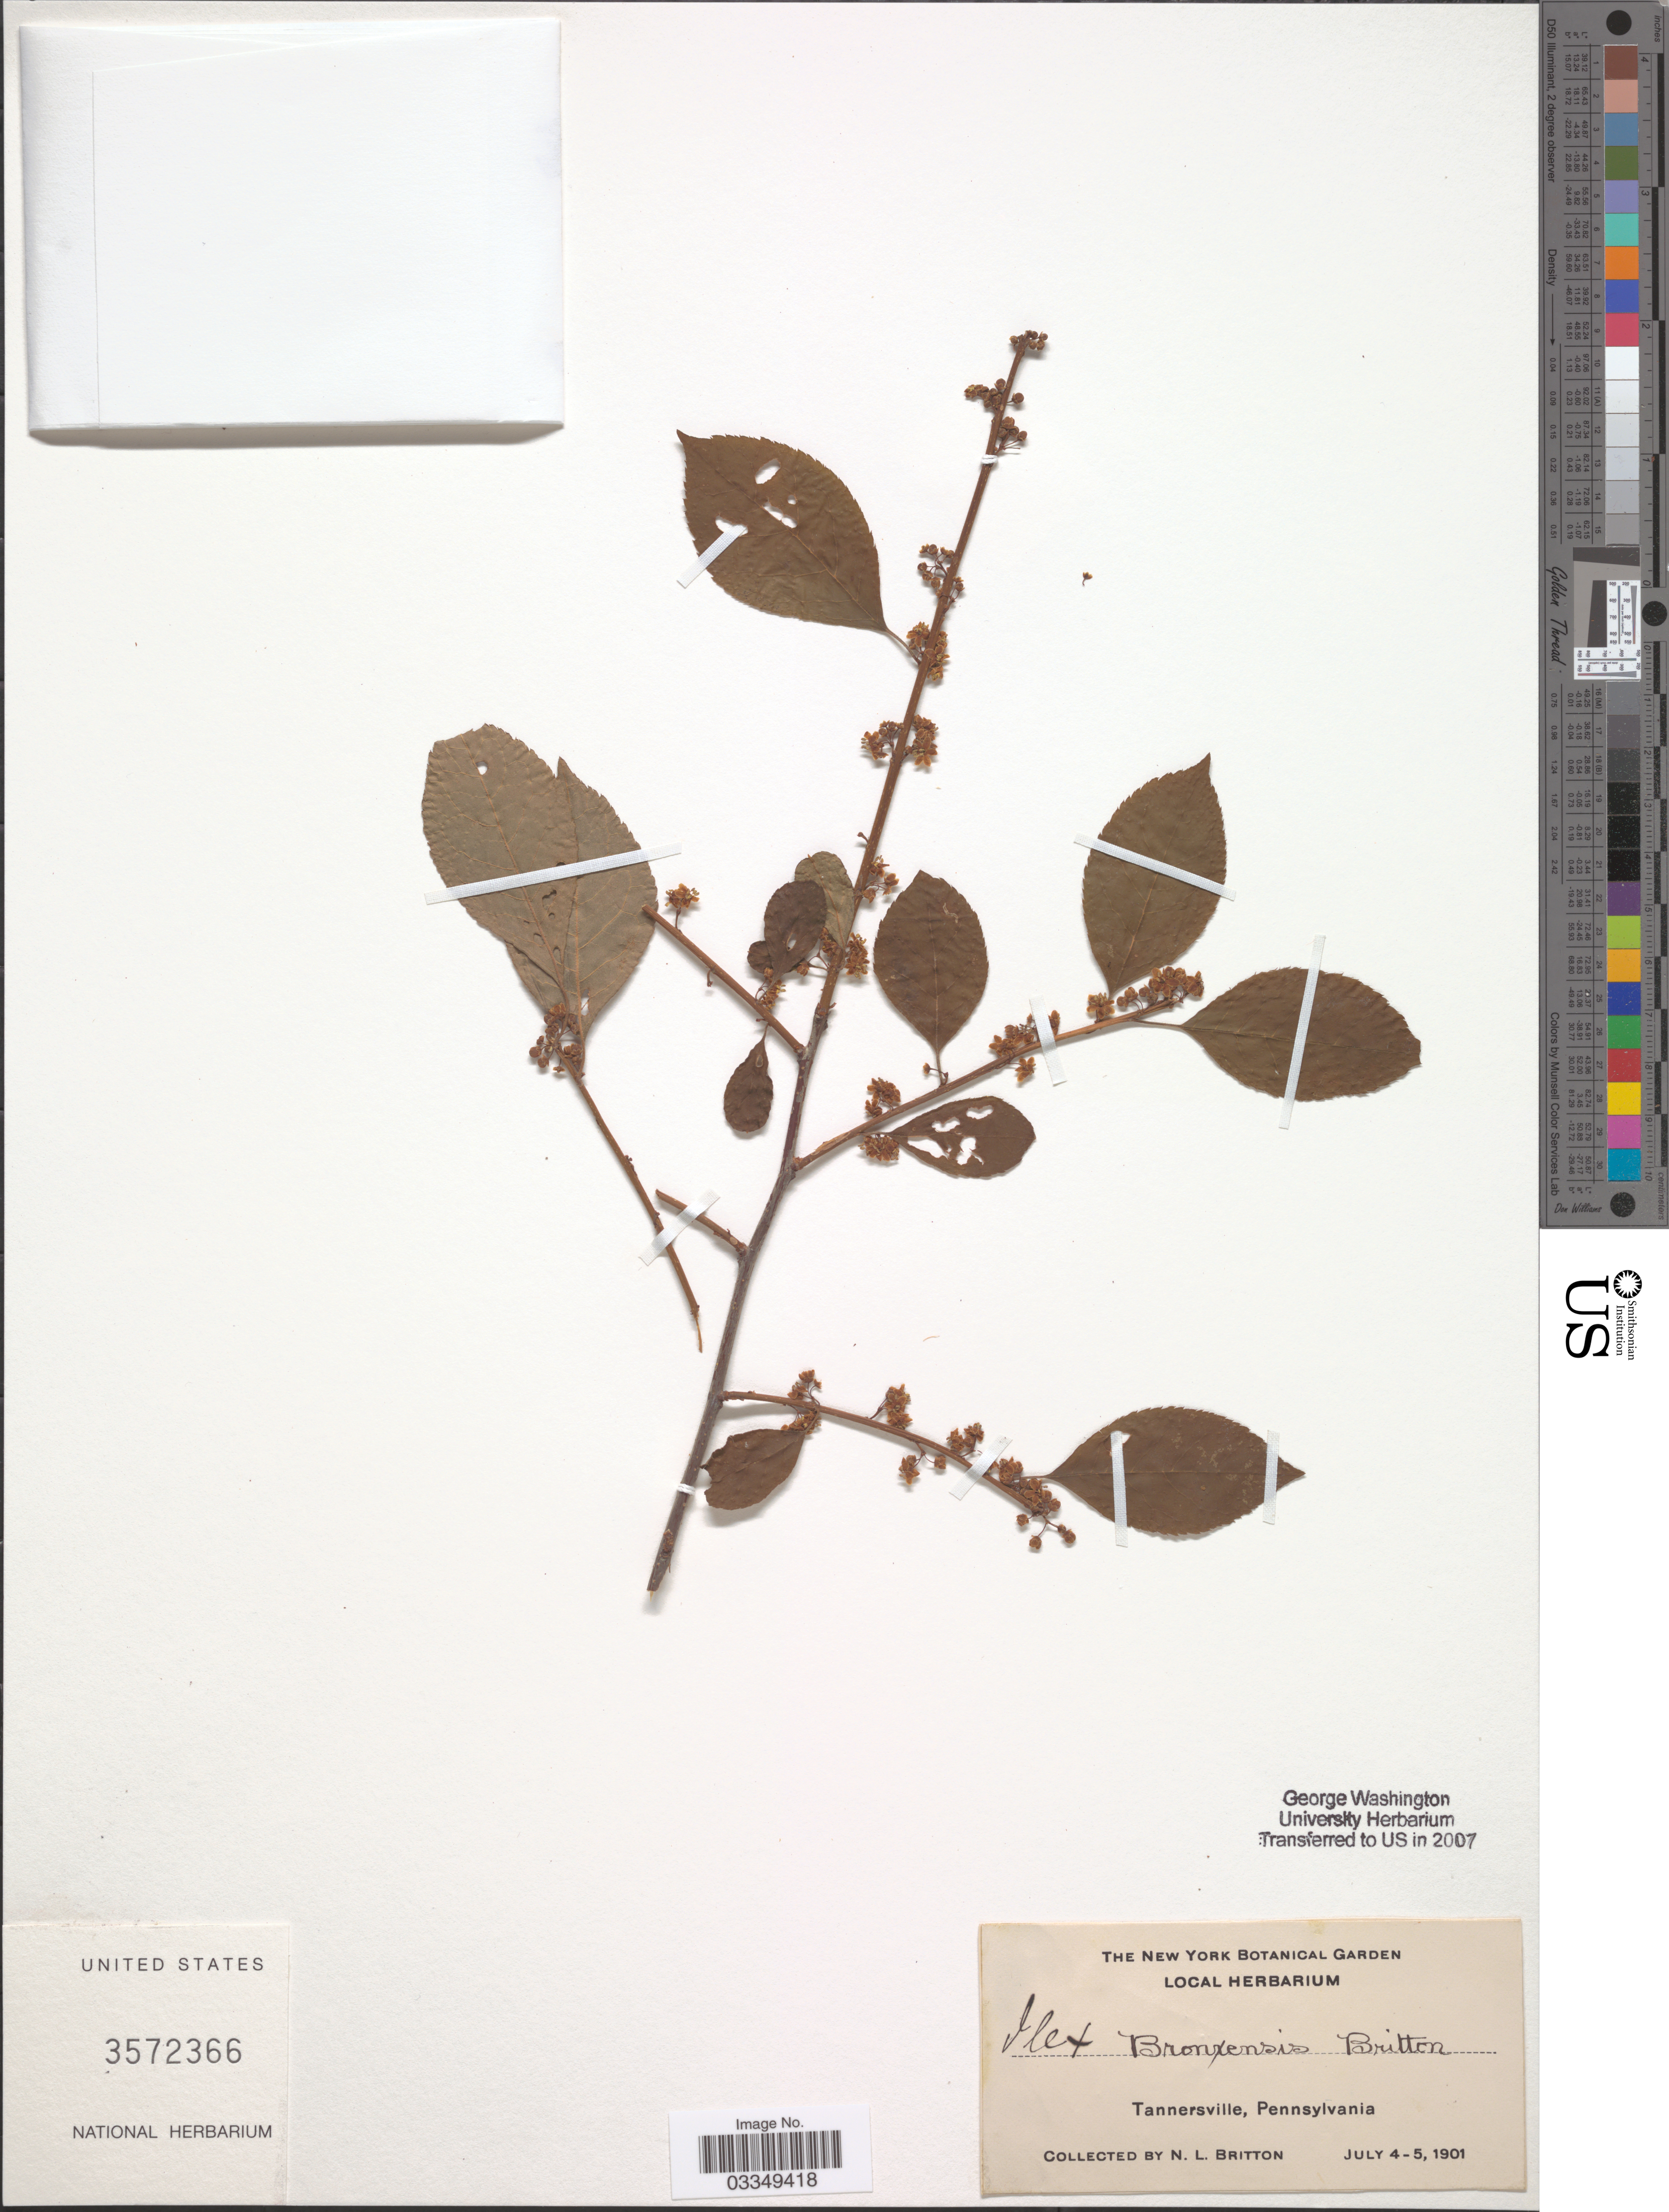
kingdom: Plantae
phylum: Tracheophyta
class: Magnoliopsida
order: Aquifoliales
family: Aquifoliaceae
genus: Ilex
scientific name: Ilex bronxensis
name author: Britton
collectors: N. Britton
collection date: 1901-07-04/1901-07-05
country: United States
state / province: Pennsylvania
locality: Tannersville.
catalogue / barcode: US 3572366